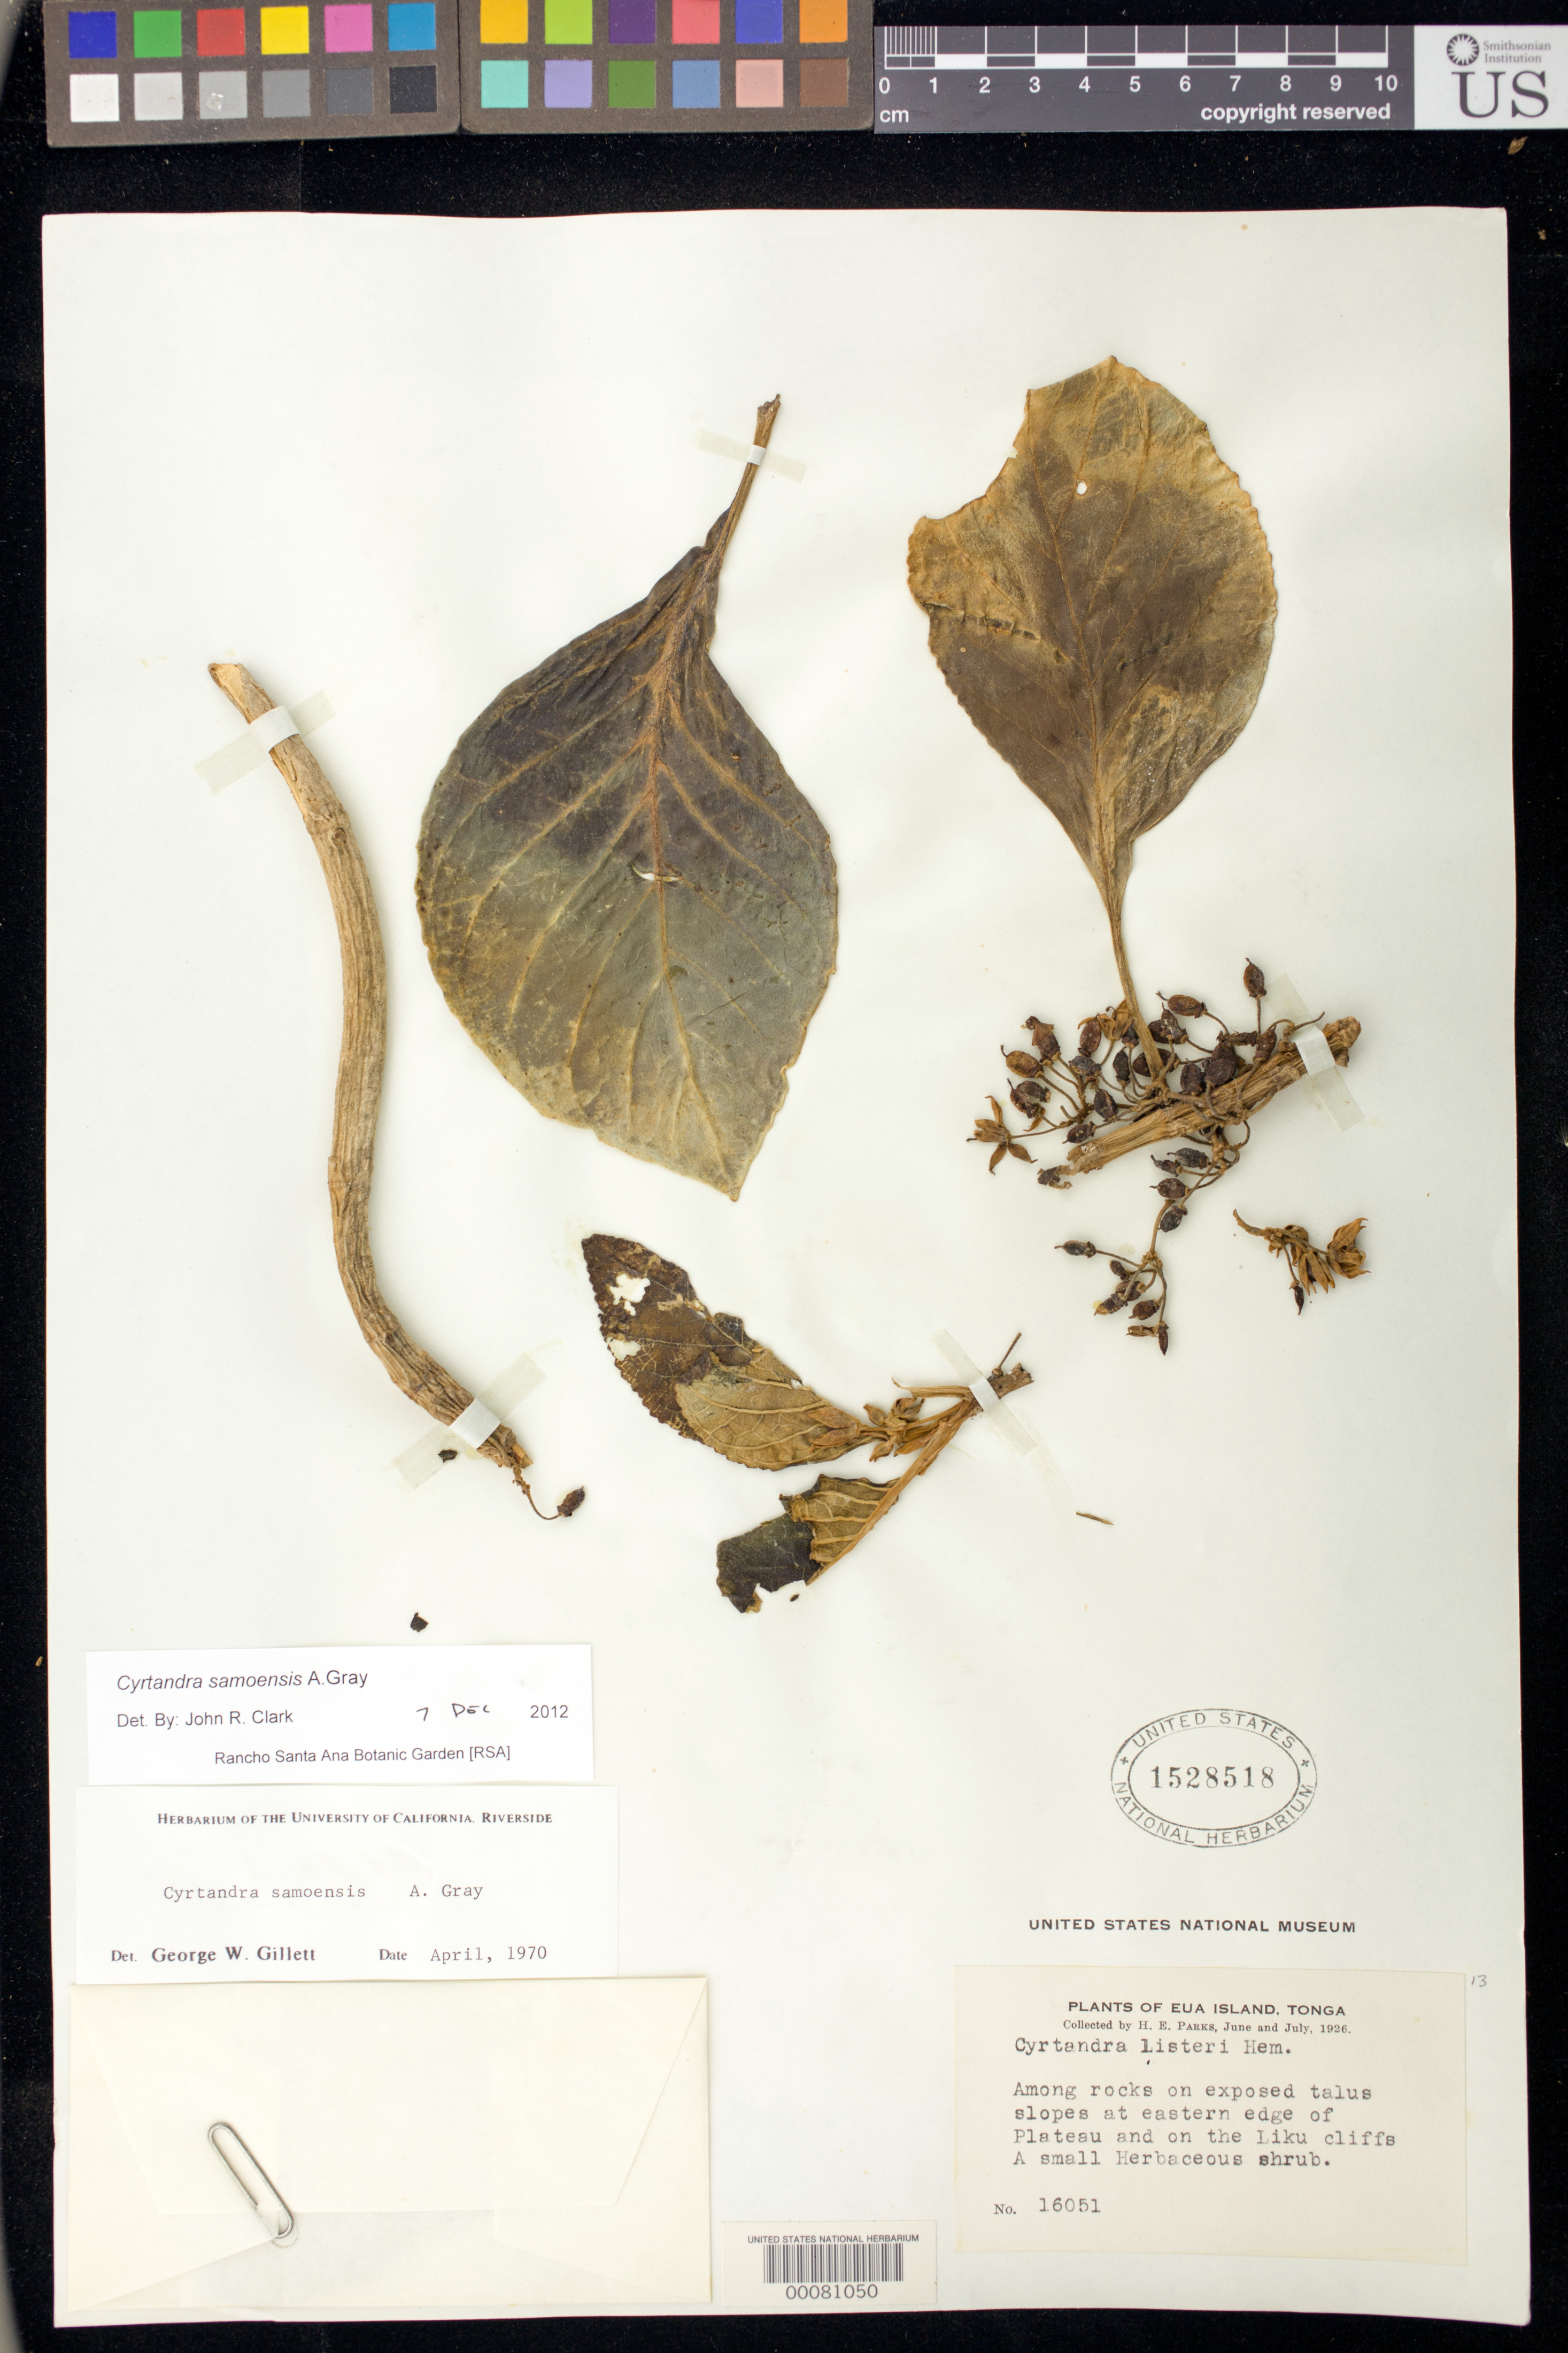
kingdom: Plantae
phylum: Tracheophyta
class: Magnoliopsida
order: Lamiales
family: Gesneriaceae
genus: Cyrtandra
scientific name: Cyrtandra samoensis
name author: A. Gray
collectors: H. E. Parks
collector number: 16051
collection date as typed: Jun-Jul 1926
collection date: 1926-06/1926-07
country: Tonga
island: Eua I.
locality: Eua island, at eastern edge of plateau and on the liku cliffs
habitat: Among rocks on exposed talus slopes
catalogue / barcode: US 1528518